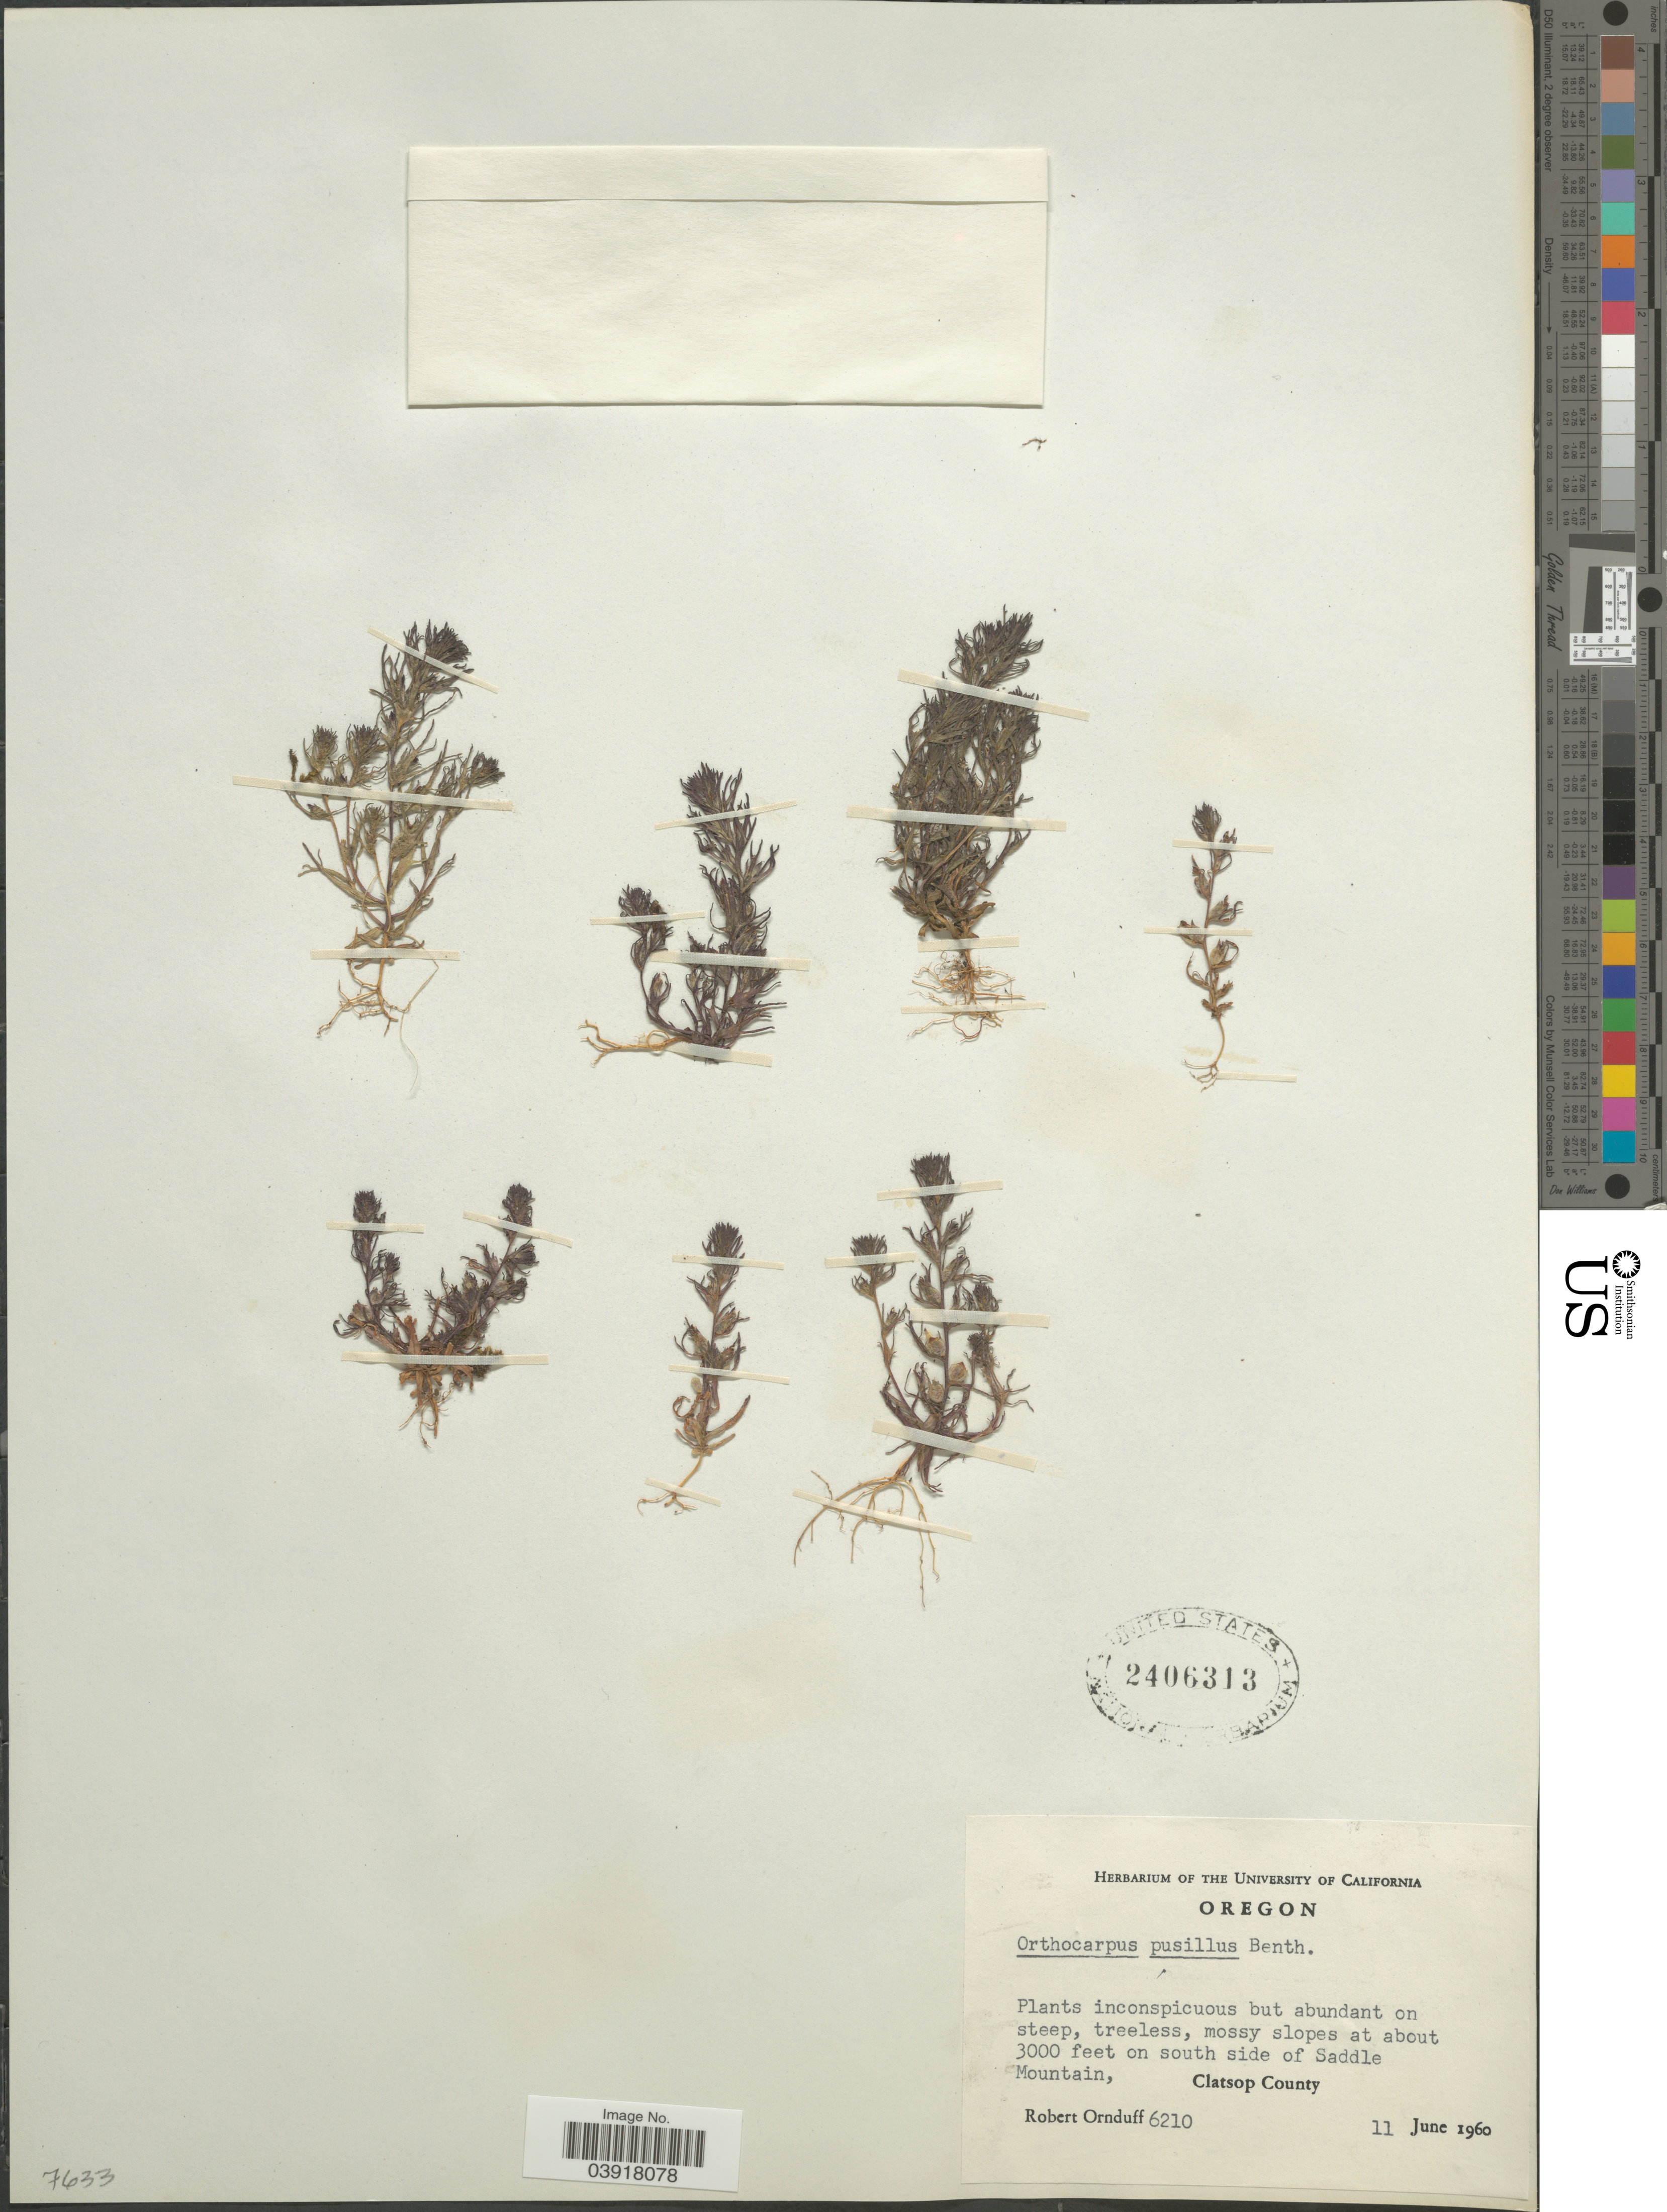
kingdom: Plantae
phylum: Tracheophyta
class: Magnoliopsida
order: Lamiales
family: Orobanchaceae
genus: Orthocarpus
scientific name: Orthocarpus pusillus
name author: Benth.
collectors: R. Ornduff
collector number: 6210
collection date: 1960-06-11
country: United States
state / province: Oregon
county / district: Clatsop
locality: On south side of Saddle Mountain, Clatsop County.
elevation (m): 914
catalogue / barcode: US 2406313